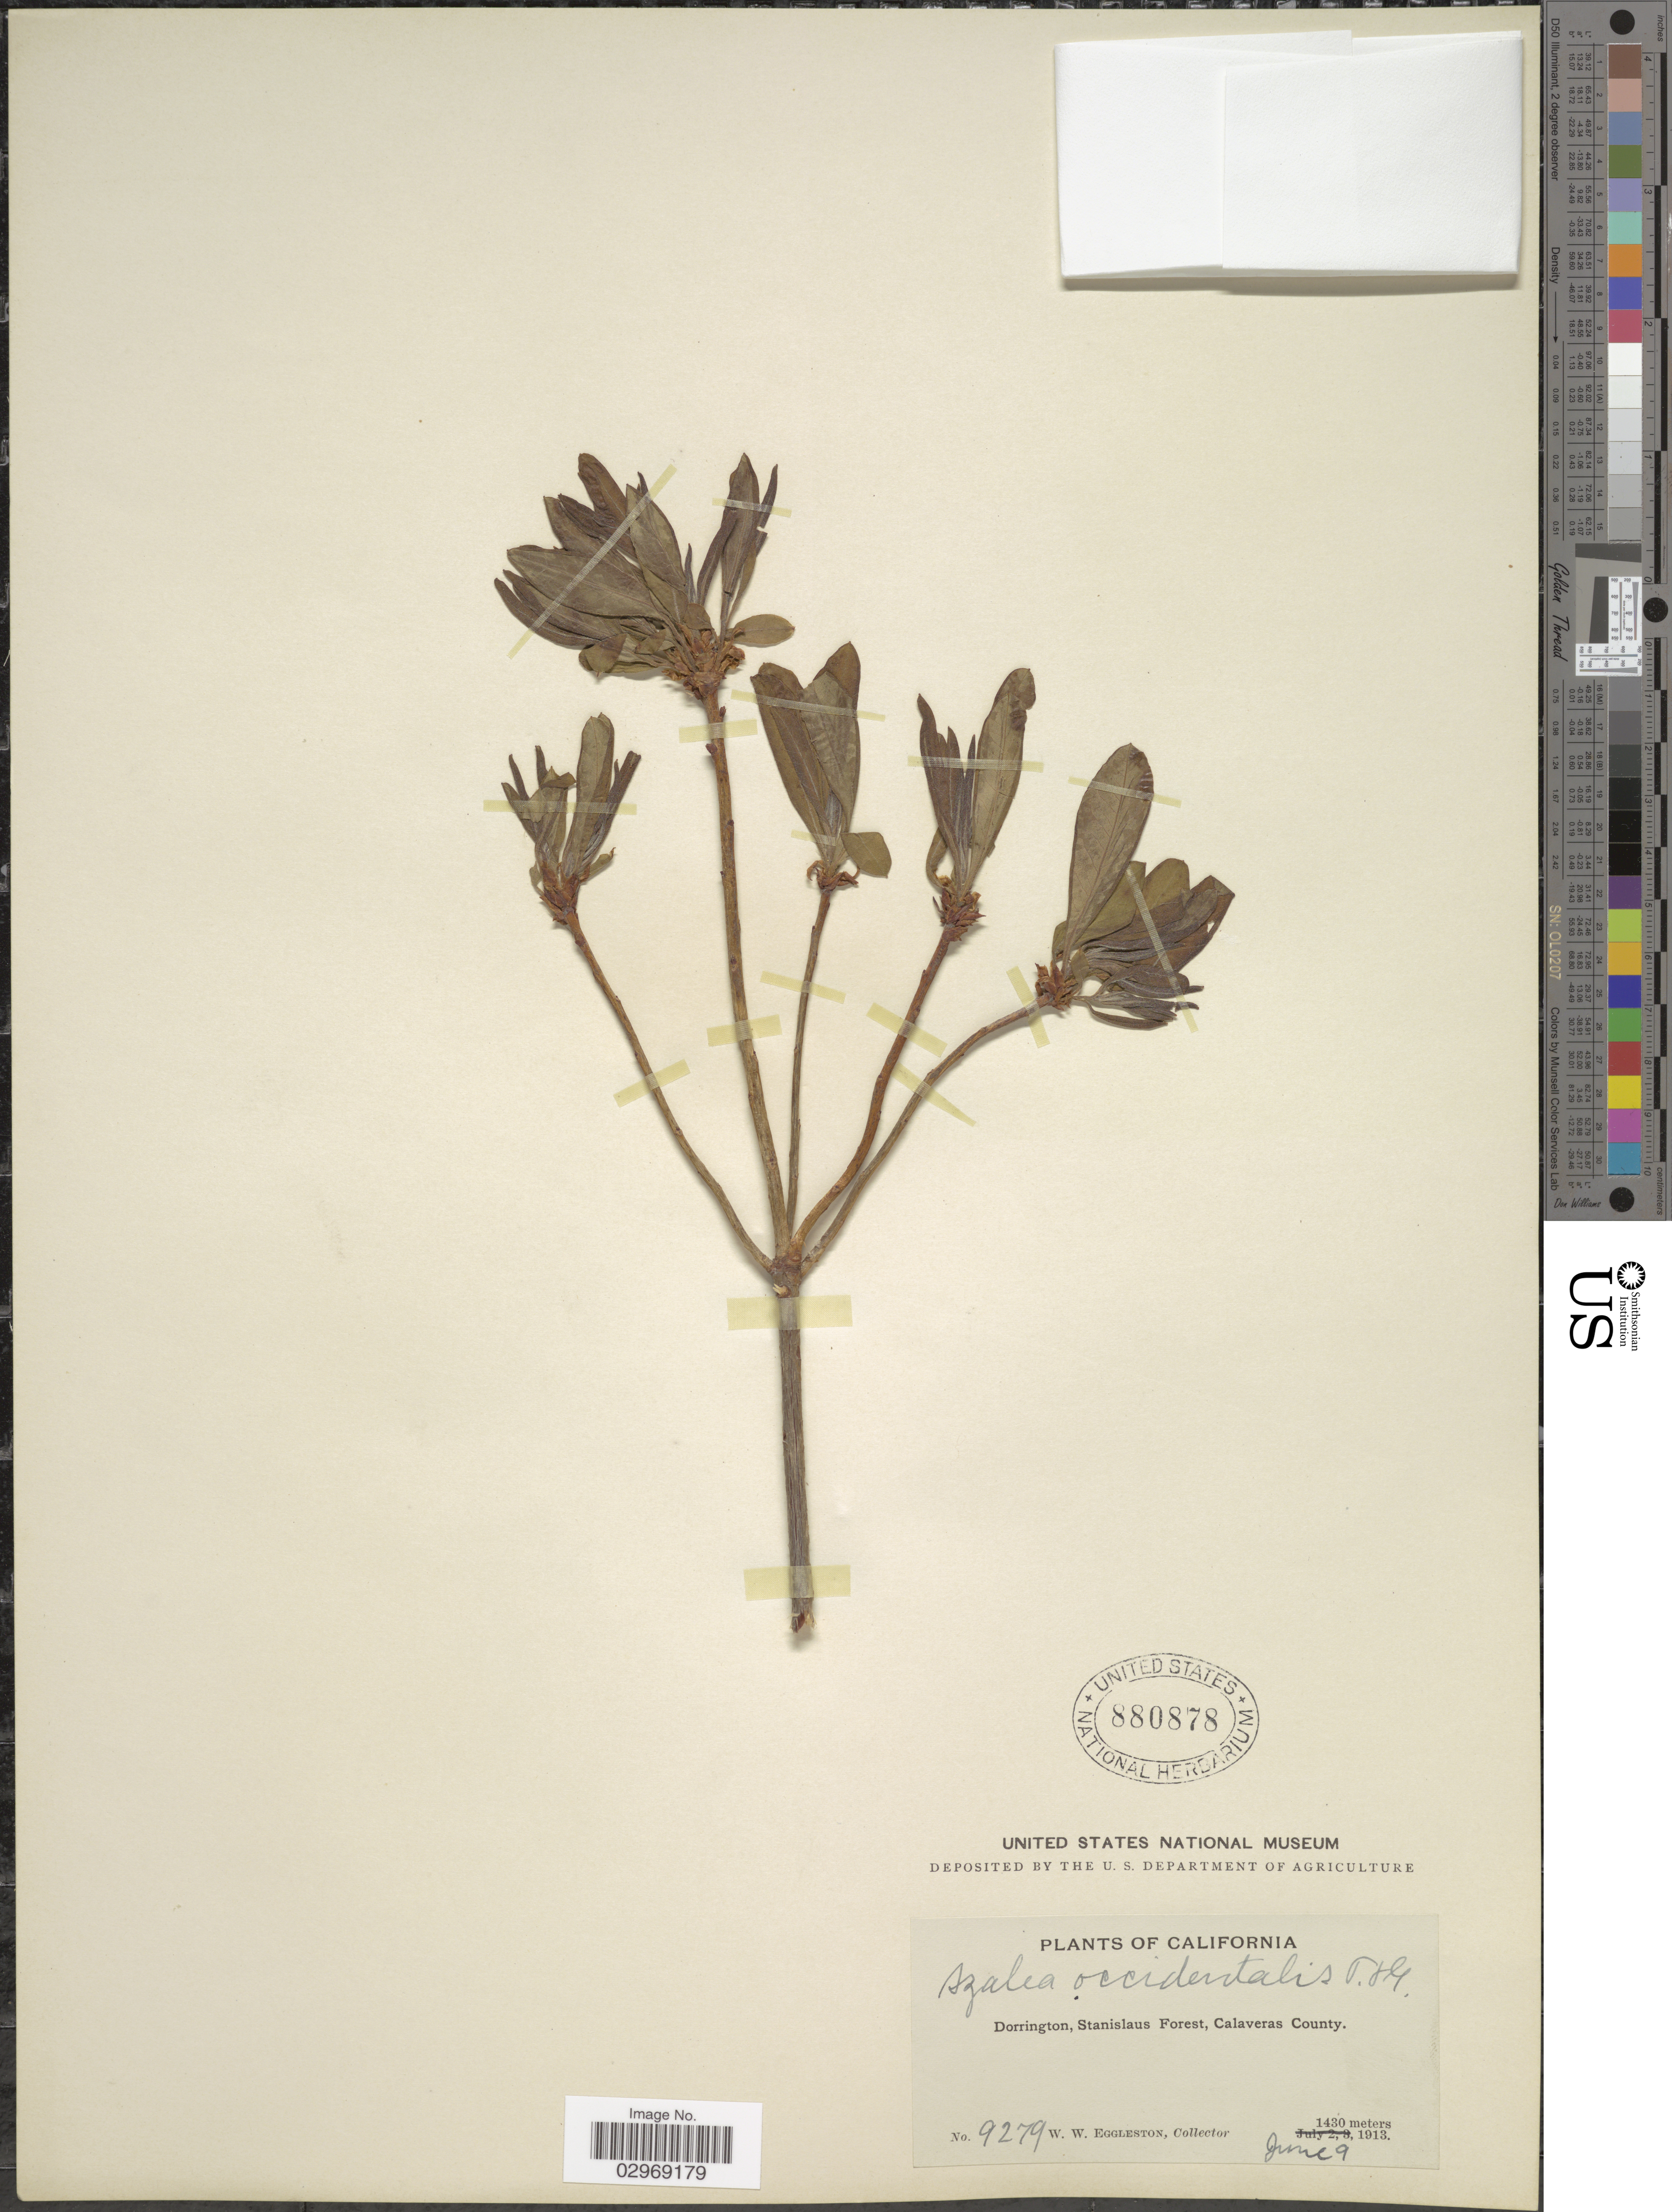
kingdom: Plantae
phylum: Tracheophyta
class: Magnoliopsida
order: Ericales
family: Ericaceae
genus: Rhododendron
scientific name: Rhododendron occidentale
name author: (Torr. & A. Gray) A. Gray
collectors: W. W. Eggleston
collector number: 9279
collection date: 1913-06-09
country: United States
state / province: California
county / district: Calaveras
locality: Dorrington, Stanislaus Forest, Calaveras County.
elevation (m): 1430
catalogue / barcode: US 880878